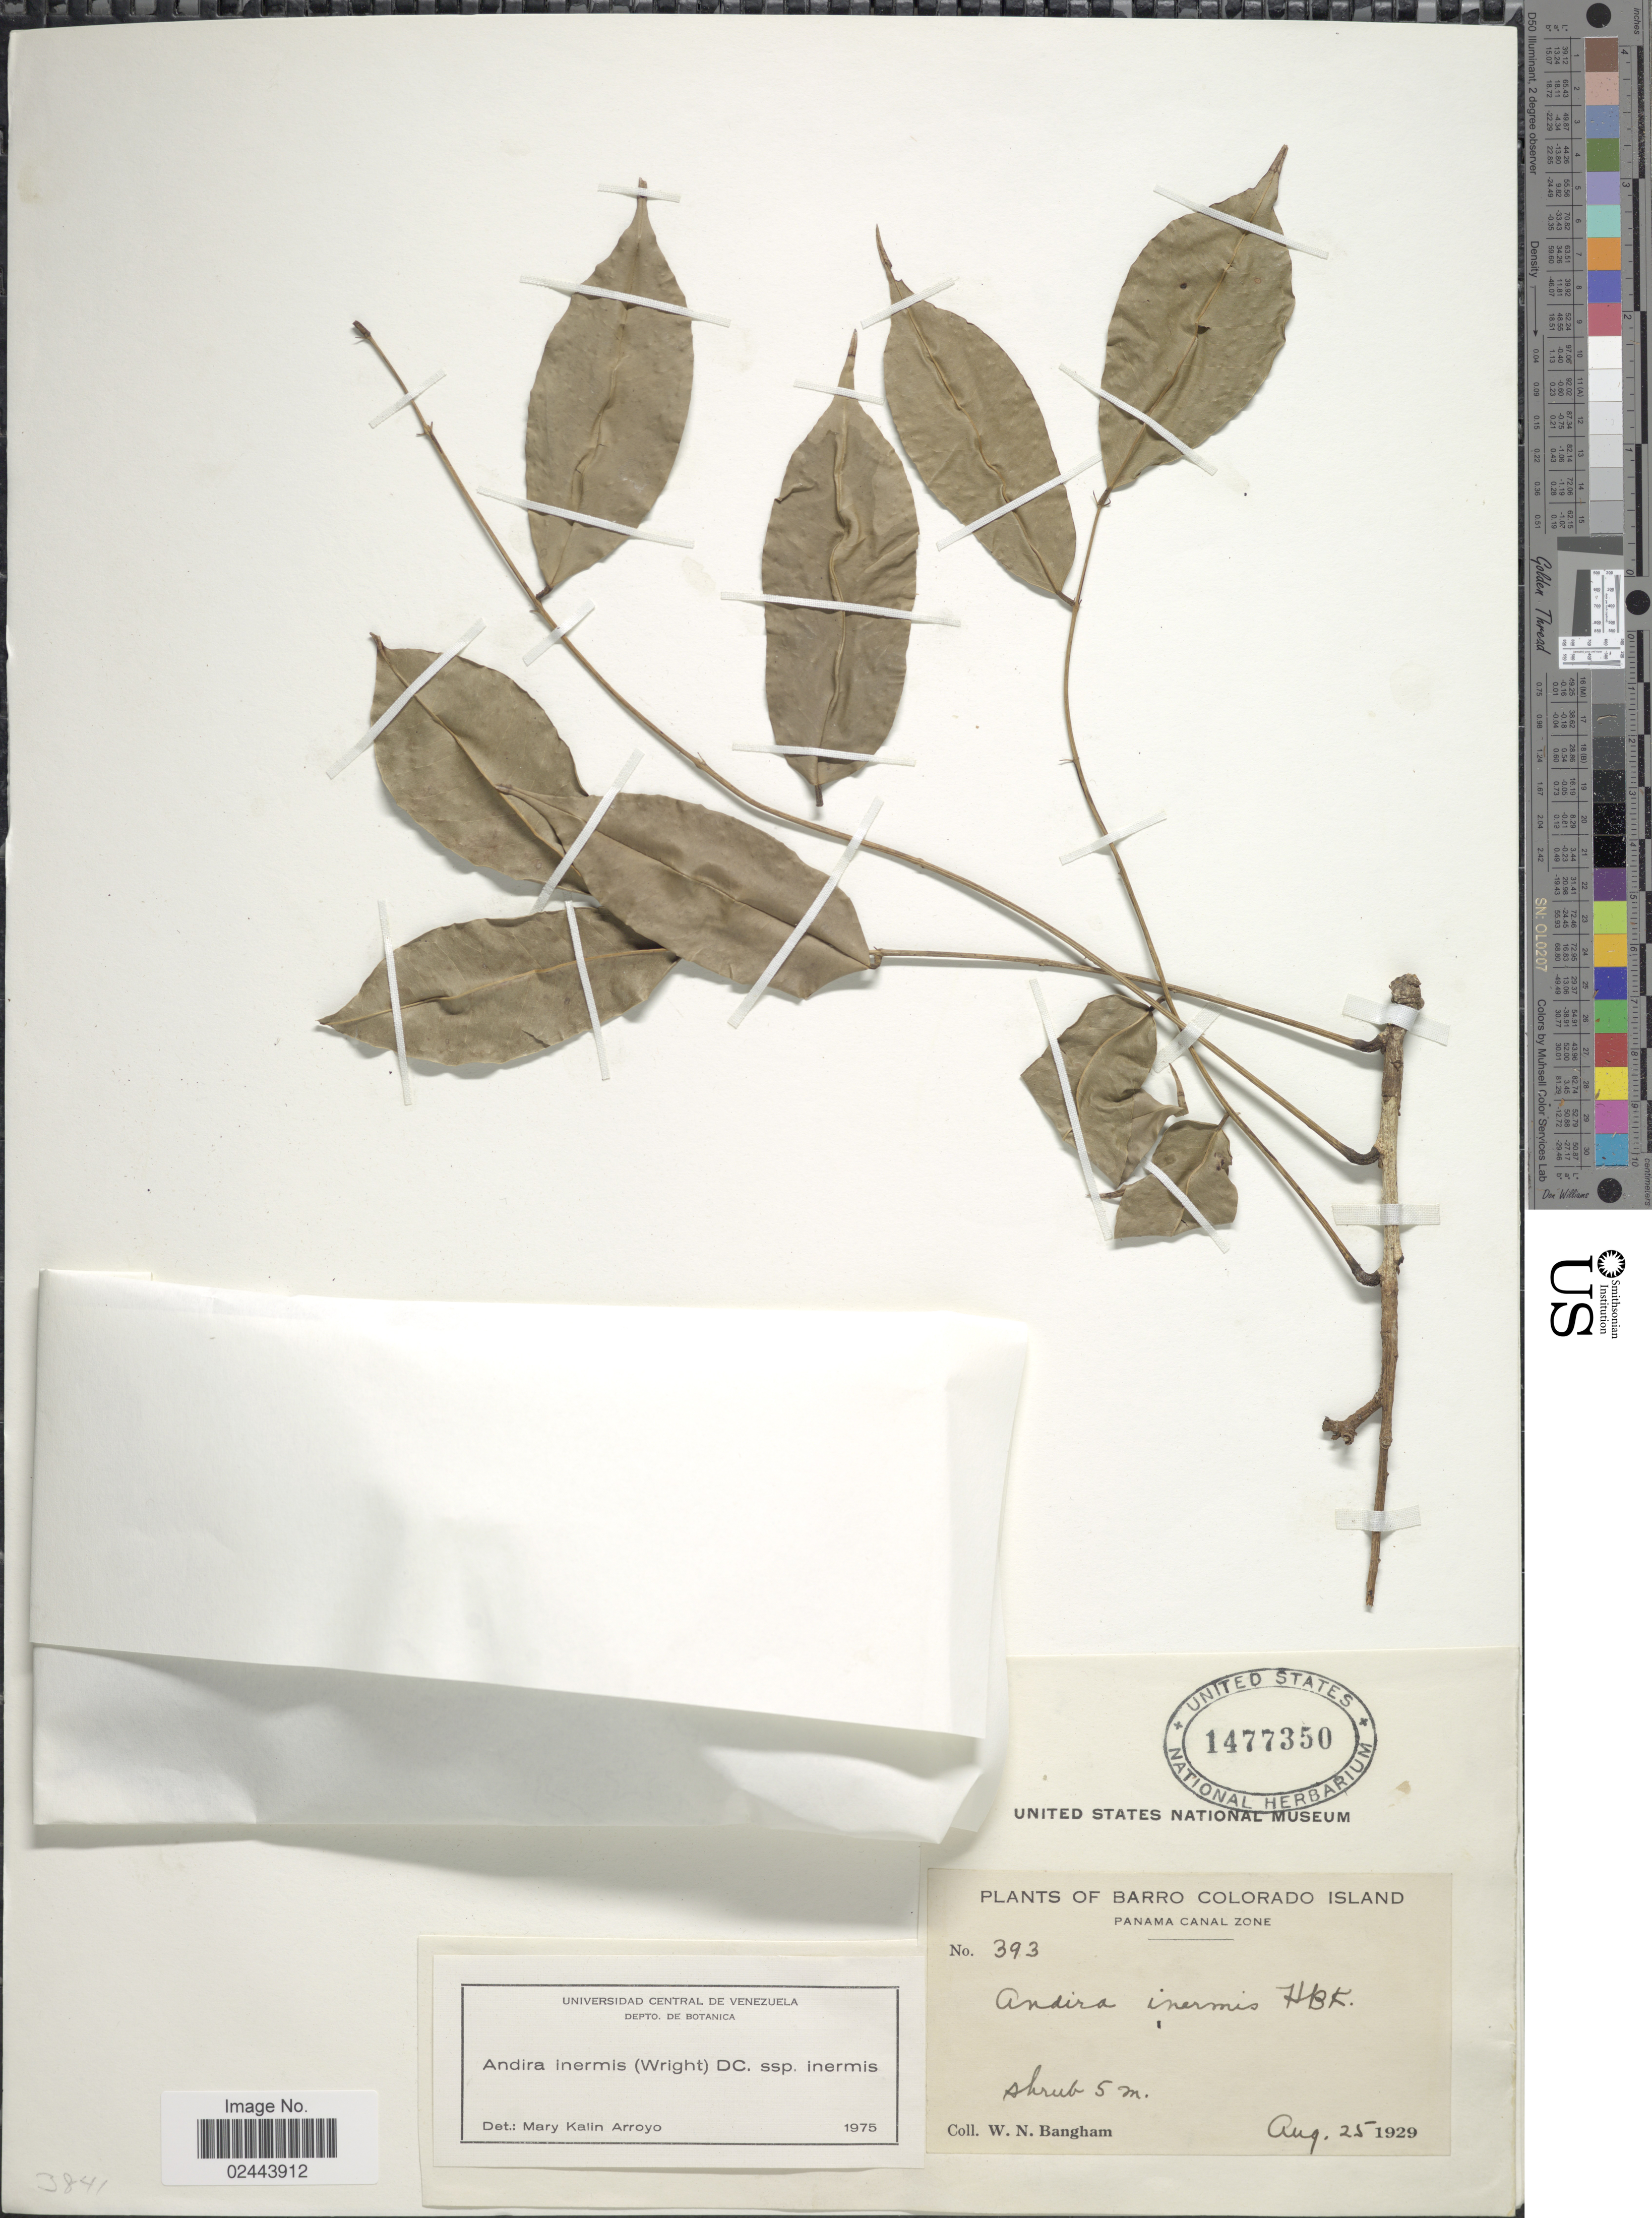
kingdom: Plantae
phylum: Tracheophyta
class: Magnoliopsida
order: Fabales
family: Fabaceae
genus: Andira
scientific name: Andira inermis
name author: (W. Wright) Kunth ex DC.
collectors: W. Bangham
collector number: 393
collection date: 1929-08-25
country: Panama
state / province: Panamá Oeste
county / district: Canal Zone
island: Barro Colorado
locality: Barro Colorado Island, Panama Canal Zone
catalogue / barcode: US 1477350